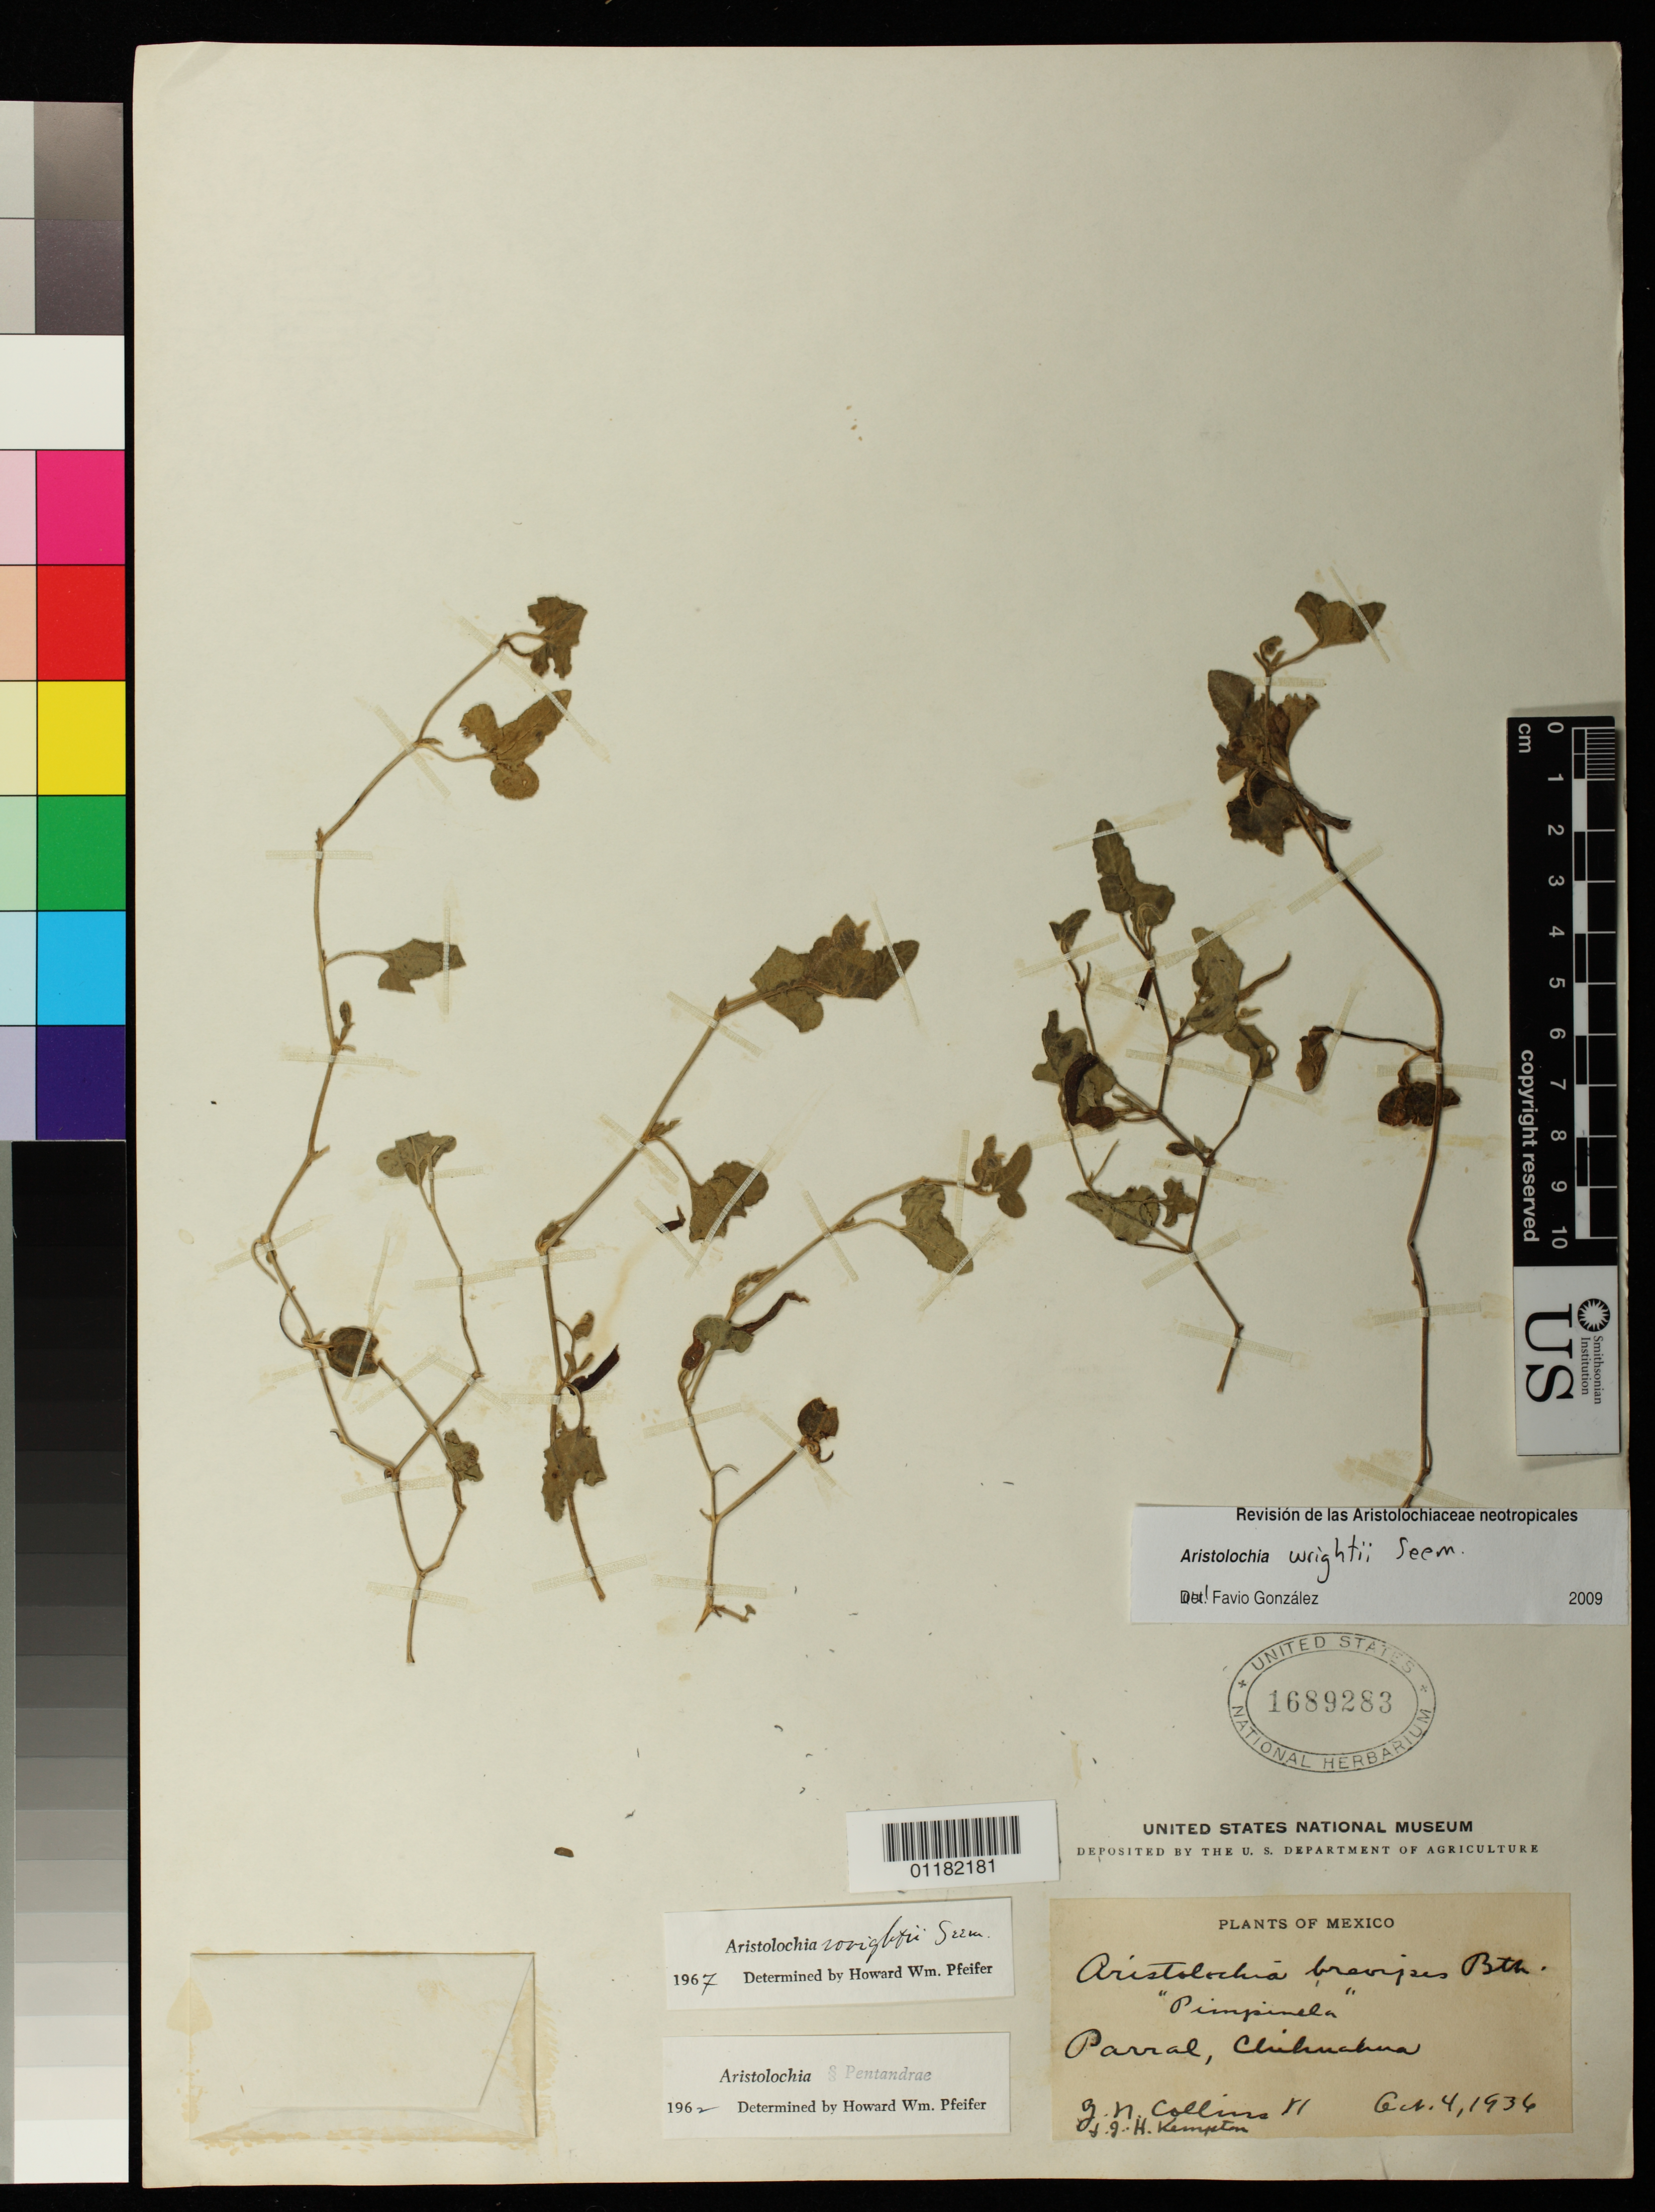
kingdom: Plantae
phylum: Tracheophyta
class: Magnoliopsida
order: Piperales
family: Aristolochiaceae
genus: Aristolochia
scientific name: Aristolochia wrightii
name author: Seem.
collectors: G. Collins & J. H. Kempton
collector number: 11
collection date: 1936-10-04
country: Mexico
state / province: Chihuahua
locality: Parral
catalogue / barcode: US 1689283